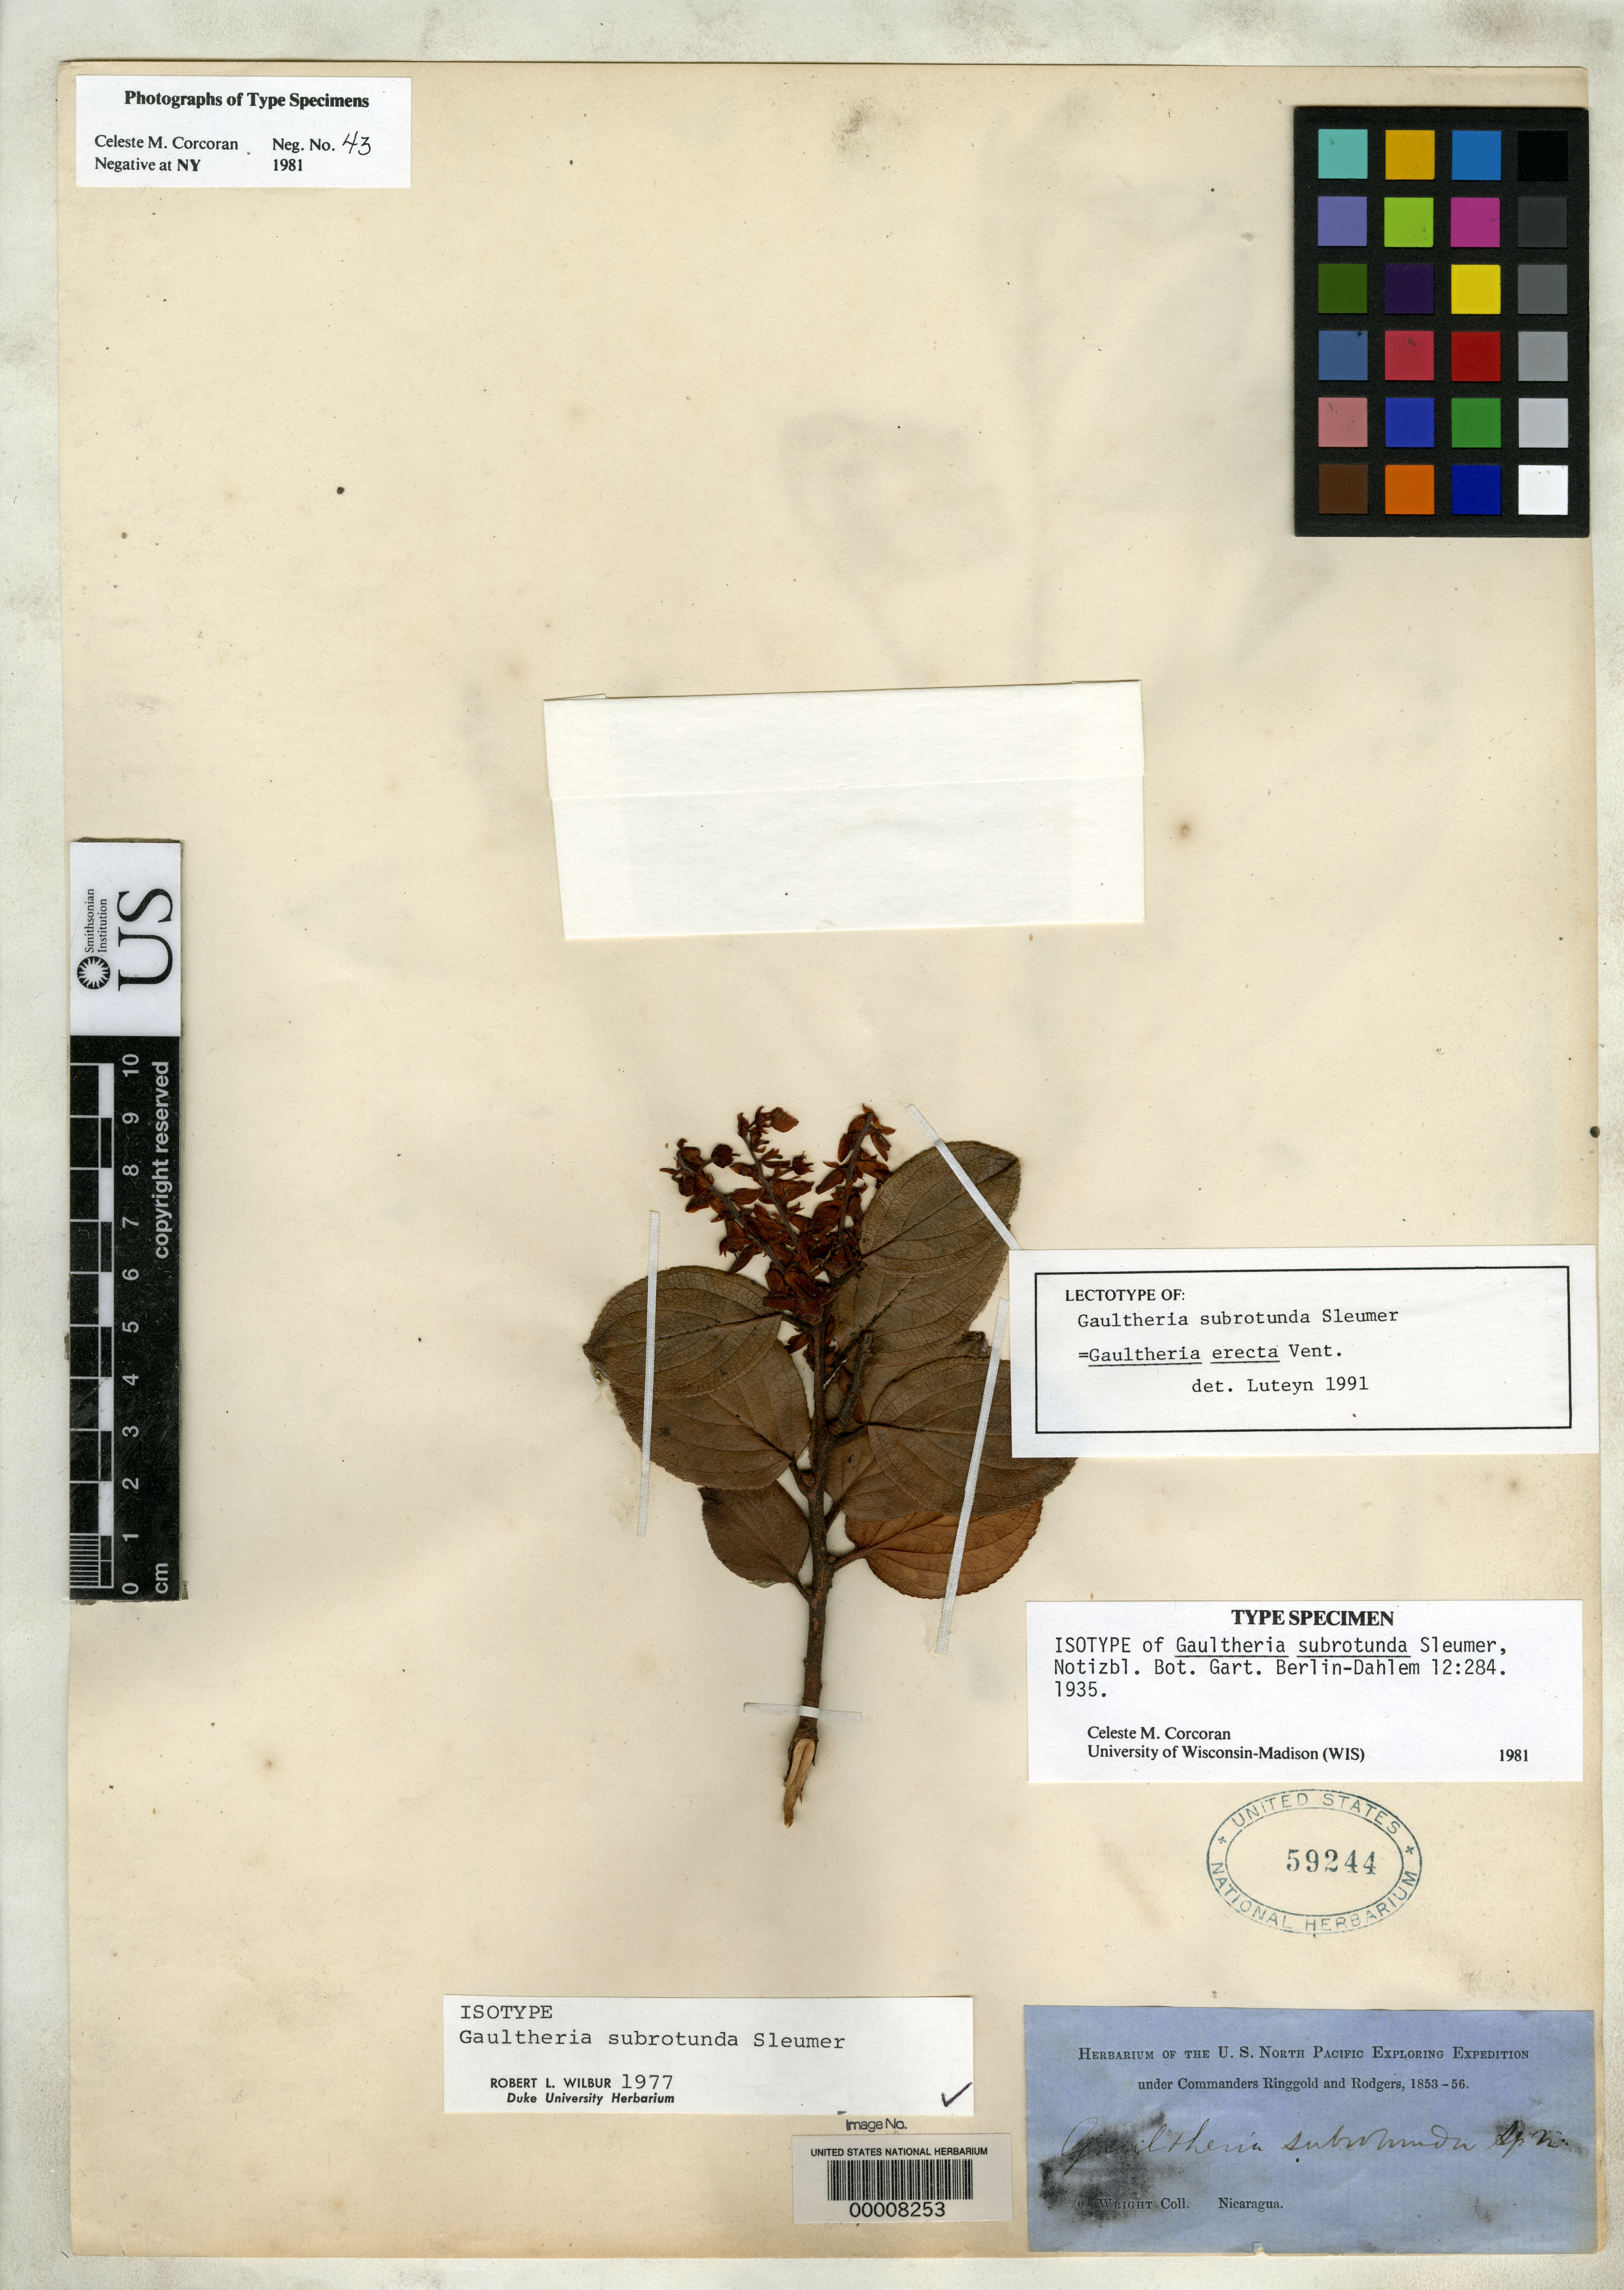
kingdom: Plantae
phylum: Tracheophyta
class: Magnoliopsida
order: Ericales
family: Ericaceae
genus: Gaultheria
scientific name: Gaultheria subrotunda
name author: Sleumer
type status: Isolectotype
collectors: C. Wright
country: Nicaragua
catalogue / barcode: US 59244